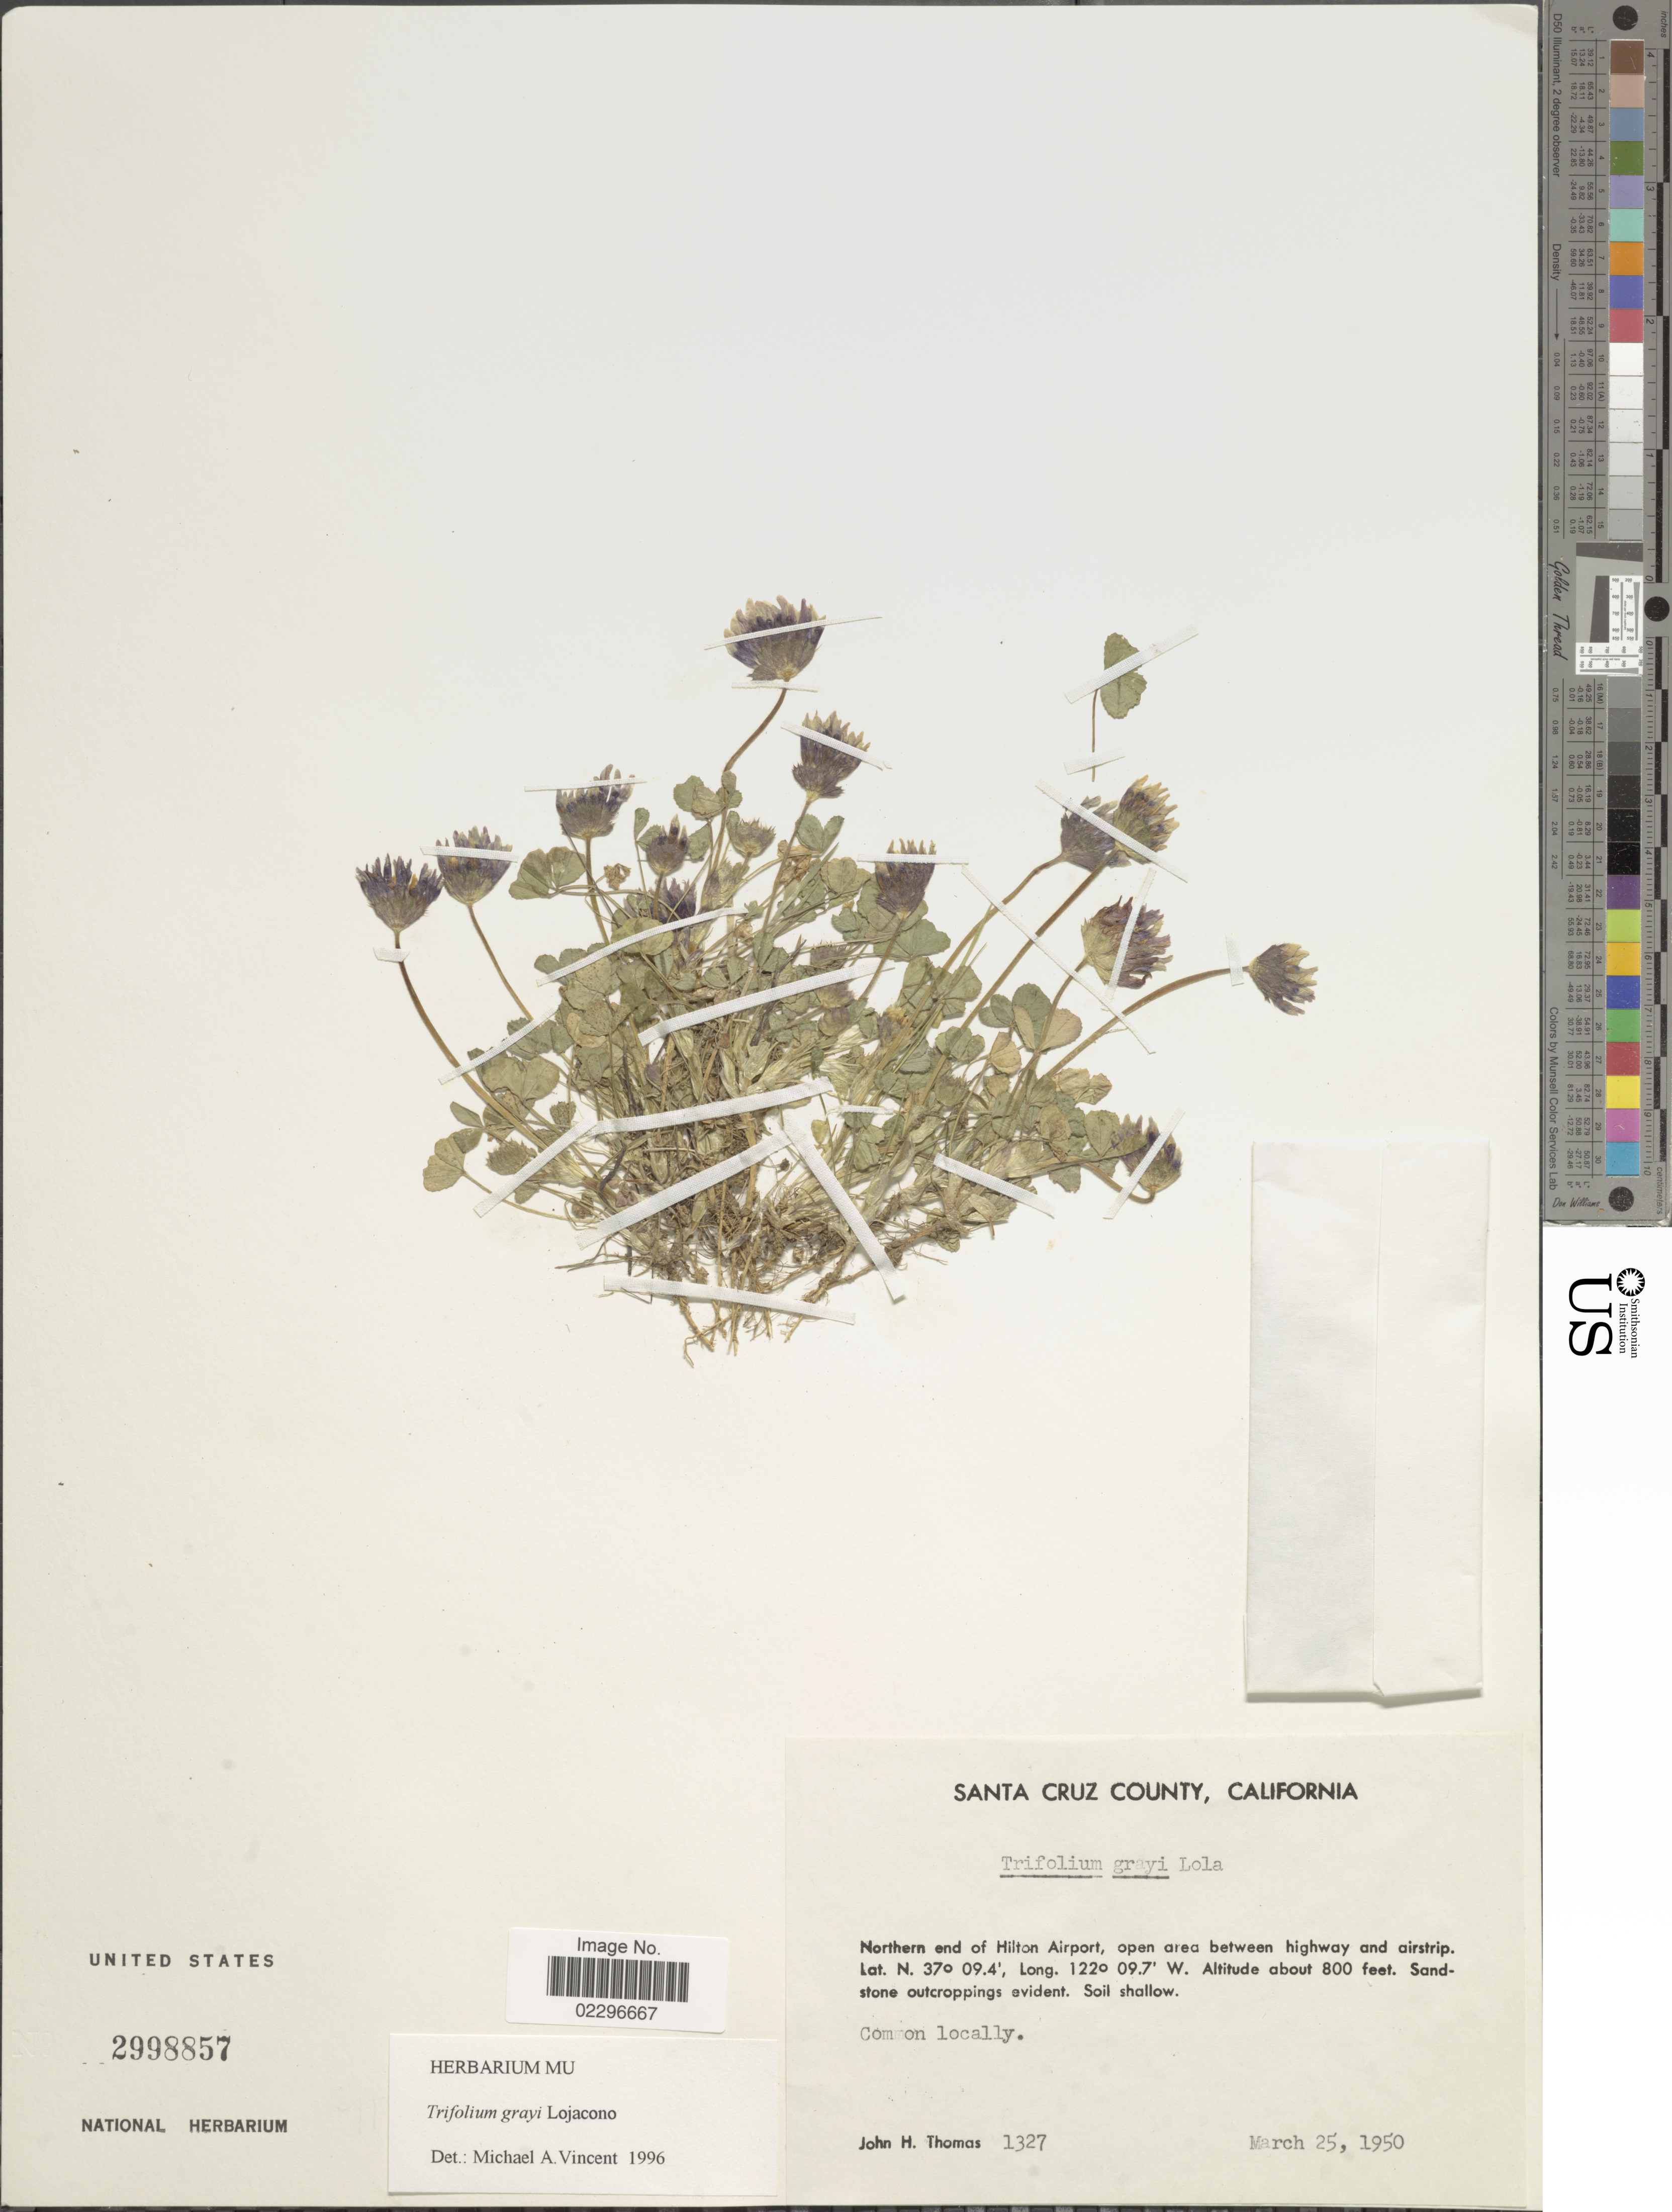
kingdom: Plantae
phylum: Tracheophyta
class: Magnoliopsida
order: Fabales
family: Fabaceae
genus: Trifolium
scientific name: Trifolium grayi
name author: Lojac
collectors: J. H. Thomas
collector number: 1327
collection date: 1950-03-25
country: United States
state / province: California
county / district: Santa Cruz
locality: Santa Cruz County. Northern end of Hilton airport, open area between highway and airstrip.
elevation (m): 2438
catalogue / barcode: US 2998857